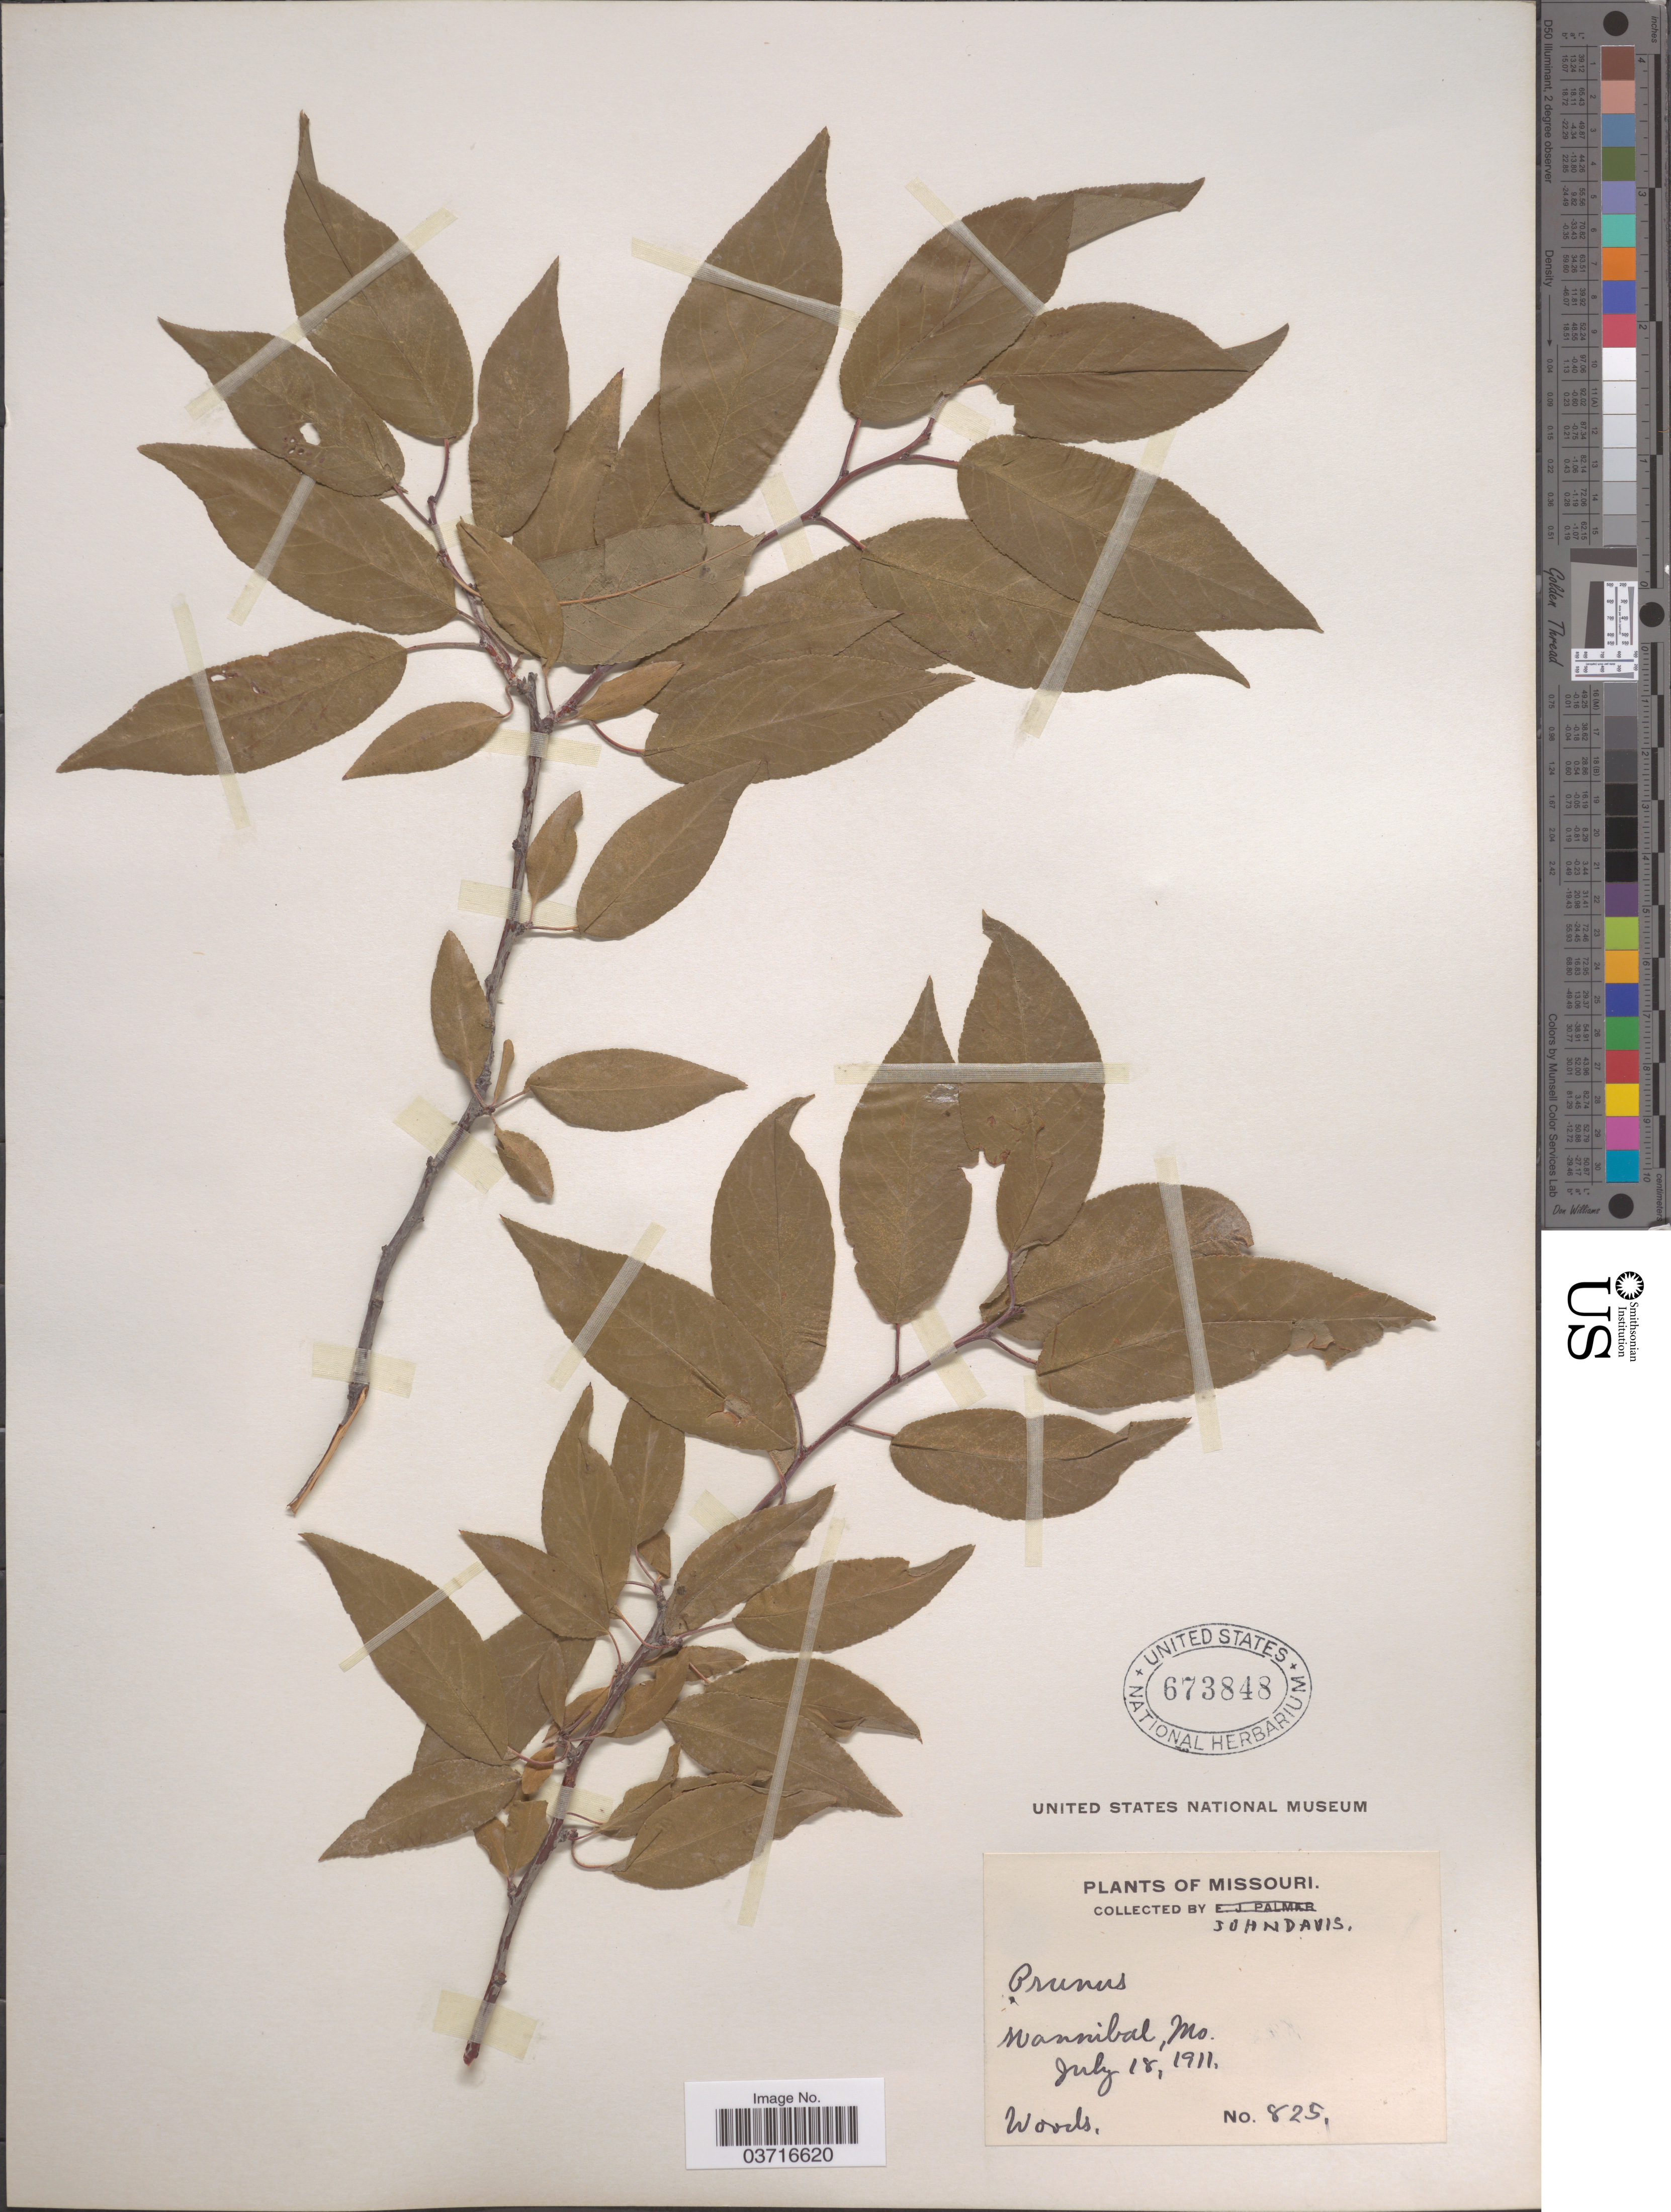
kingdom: Plantae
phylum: Tracheophyta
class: Magnoliopsida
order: Rosales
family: Rosaceae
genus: Prunus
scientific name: Prunus sp.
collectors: J. Davis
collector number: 825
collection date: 1911-07-18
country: United States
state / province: Missouri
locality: Hannibal.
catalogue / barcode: US 673848